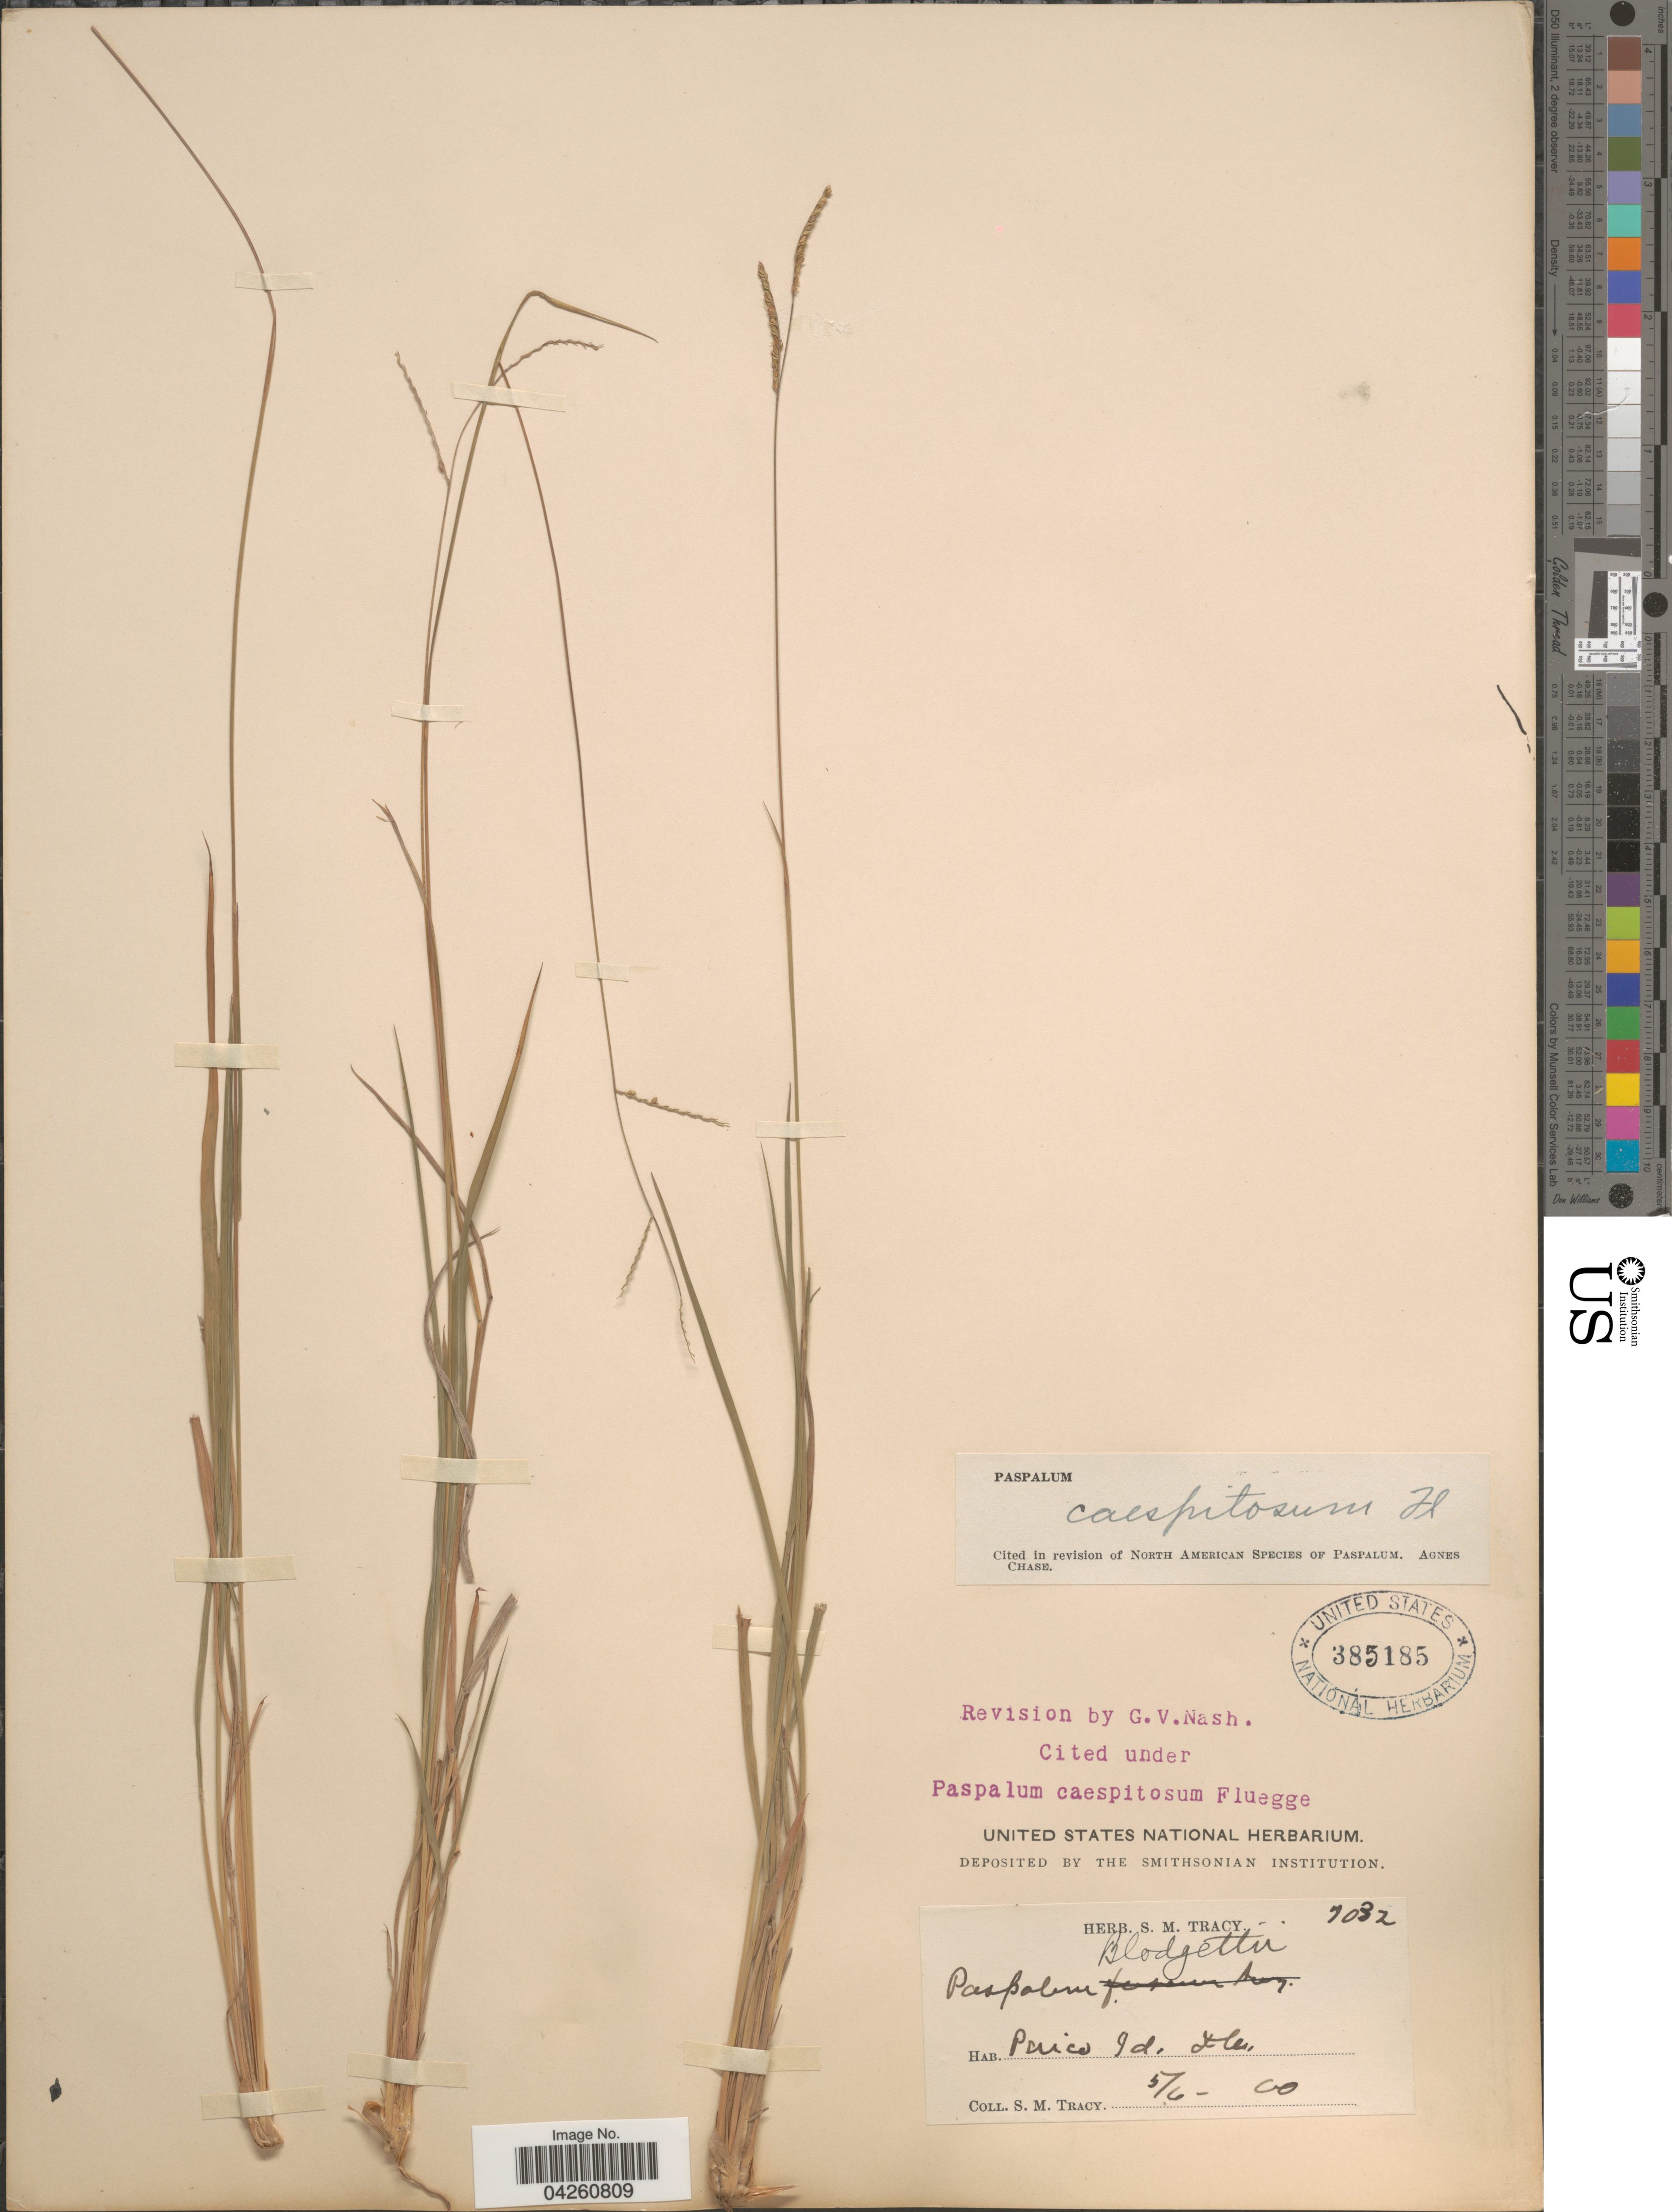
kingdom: Plantae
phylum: Tracheophyta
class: Liliopsida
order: Poales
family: Poaceae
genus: Paspalum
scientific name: Paspalum caespitosum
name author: Flüggé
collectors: S. M. Tracy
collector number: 7082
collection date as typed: Transcribed d/m/y: 6/5/0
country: United States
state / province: Florida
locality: Perico Id.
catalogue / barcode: US 385185